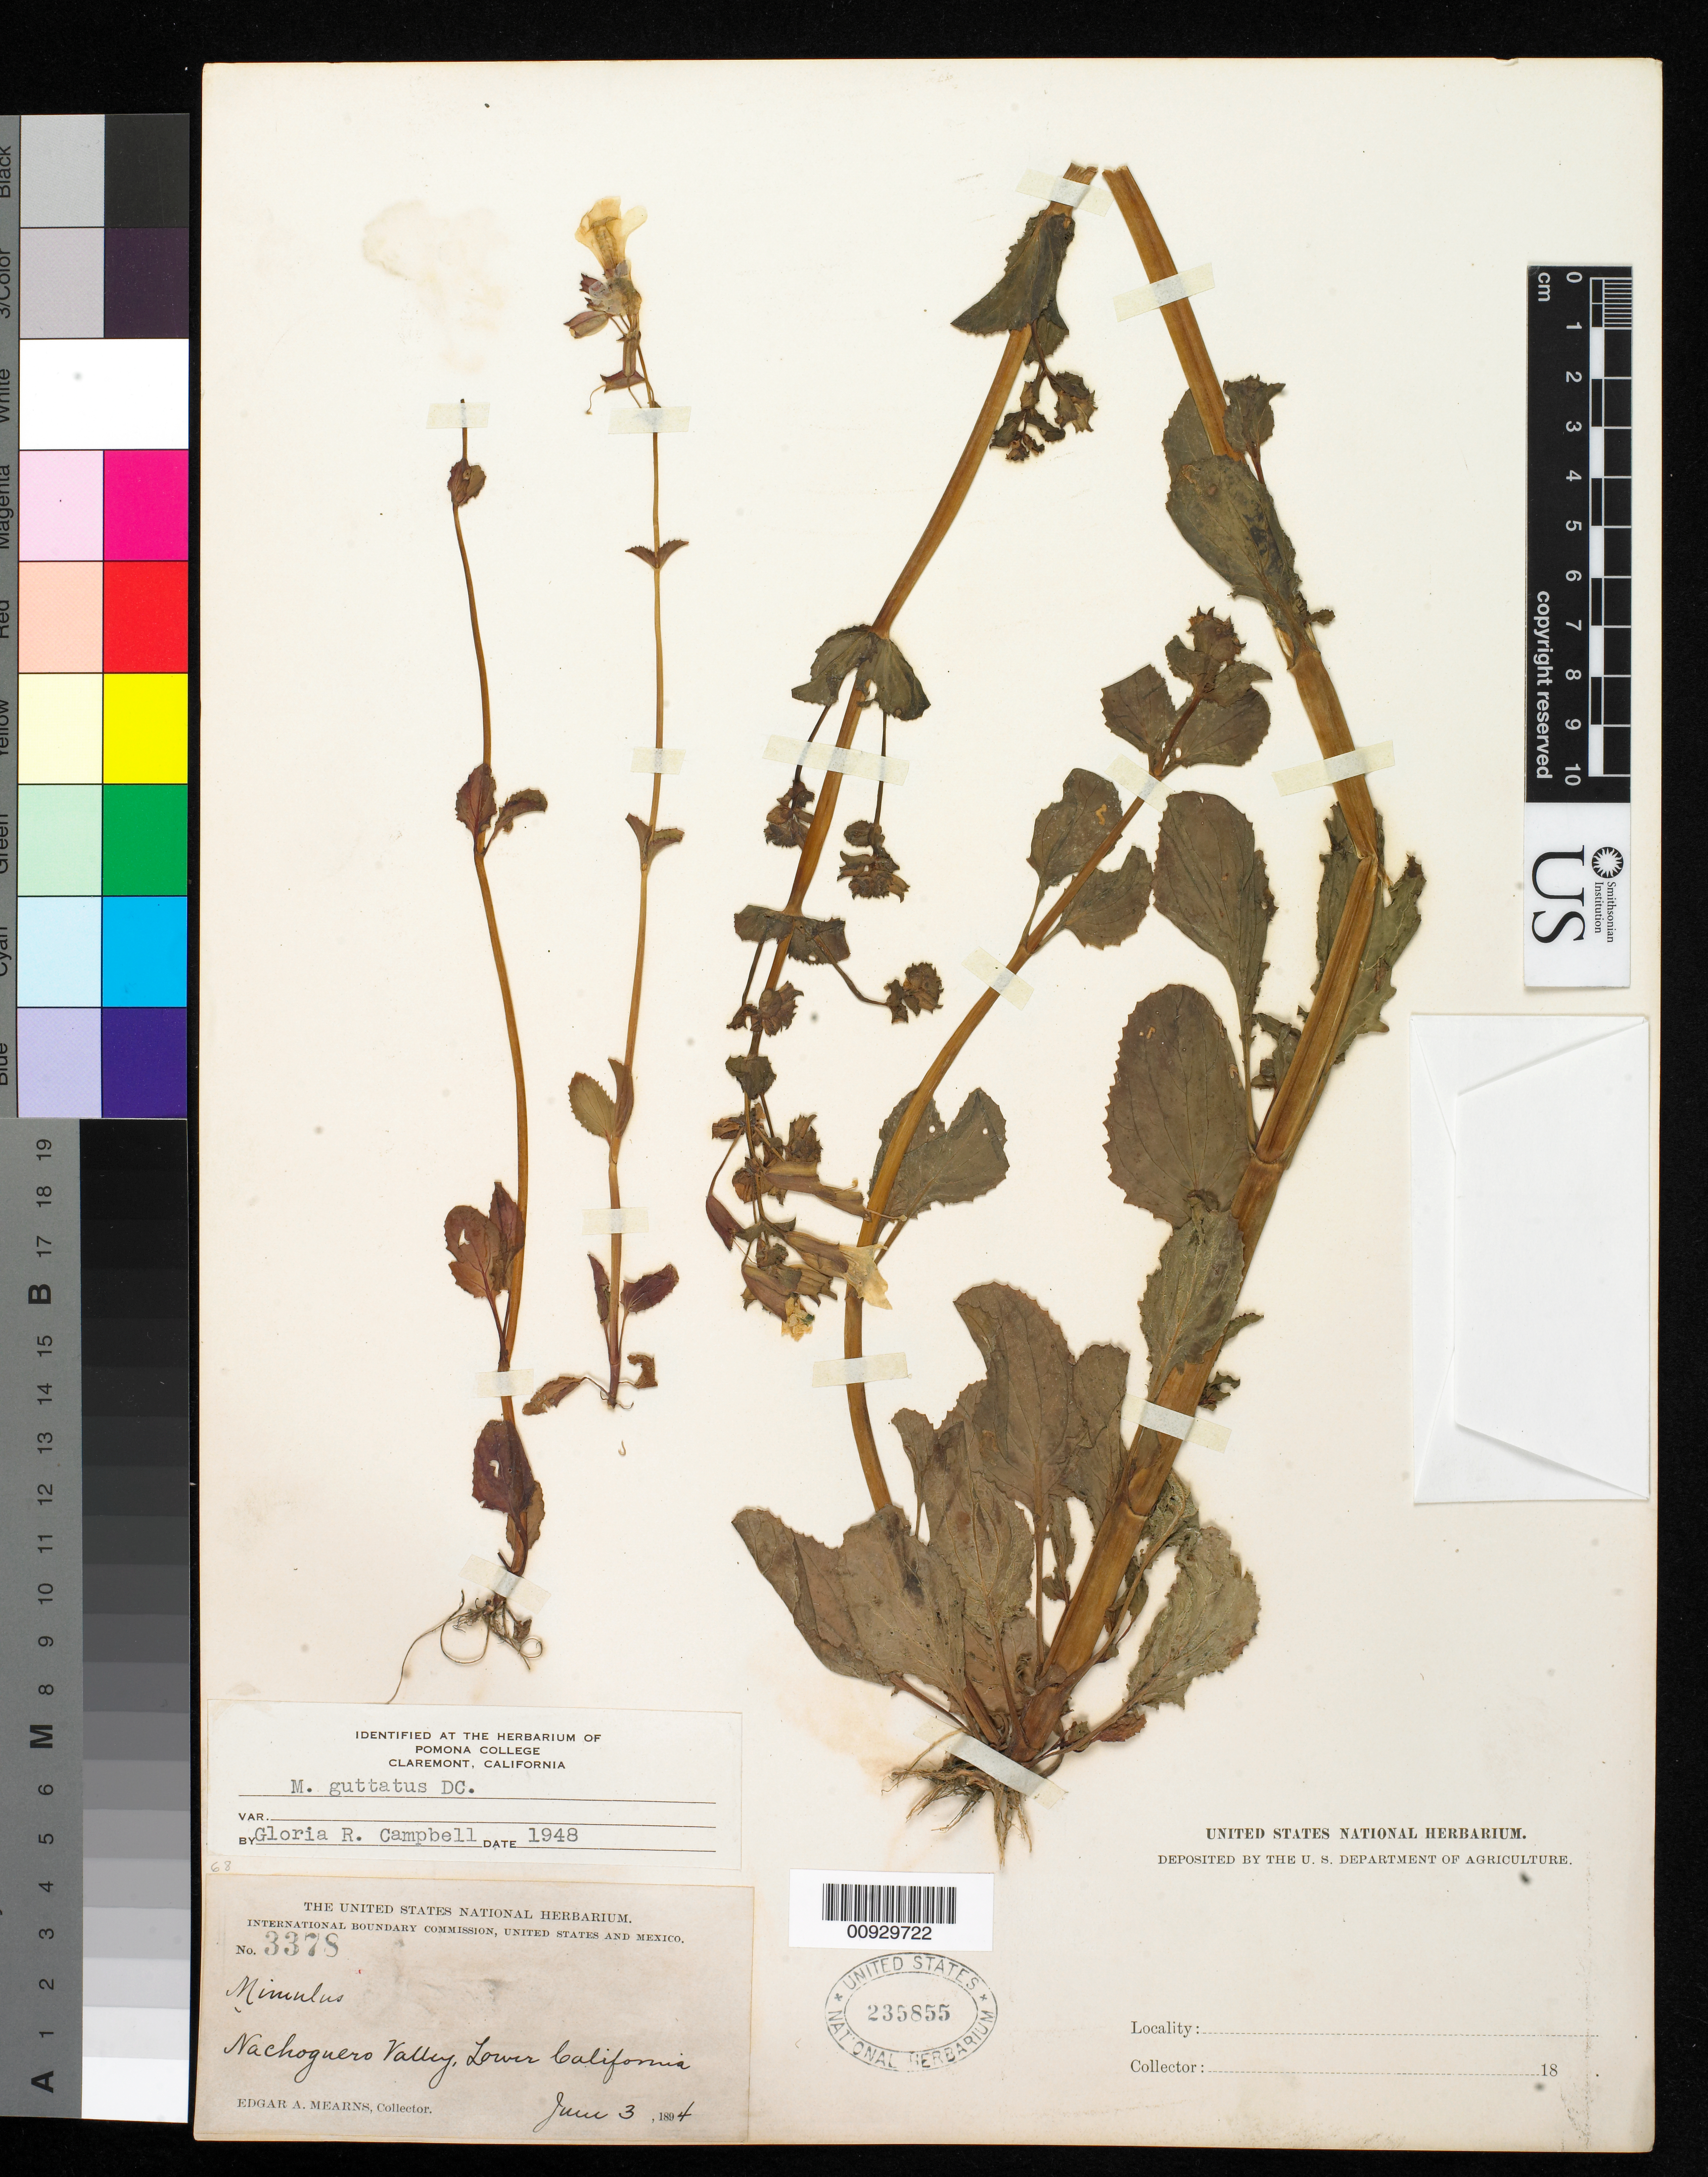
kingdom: Plantae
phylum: Tracheophyta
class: Magnoliopsida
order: Lamiales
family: Phrymaceae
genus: Mimulus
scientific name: Mimulus guttatus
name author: DC.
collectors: E. A. Mearns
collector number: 3378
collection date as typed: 03 Jun 1894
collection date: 1894-06-03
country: Mexico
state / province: Baja California Norte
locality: Nachoguero Valley, Lower California.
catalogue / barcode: US 235855